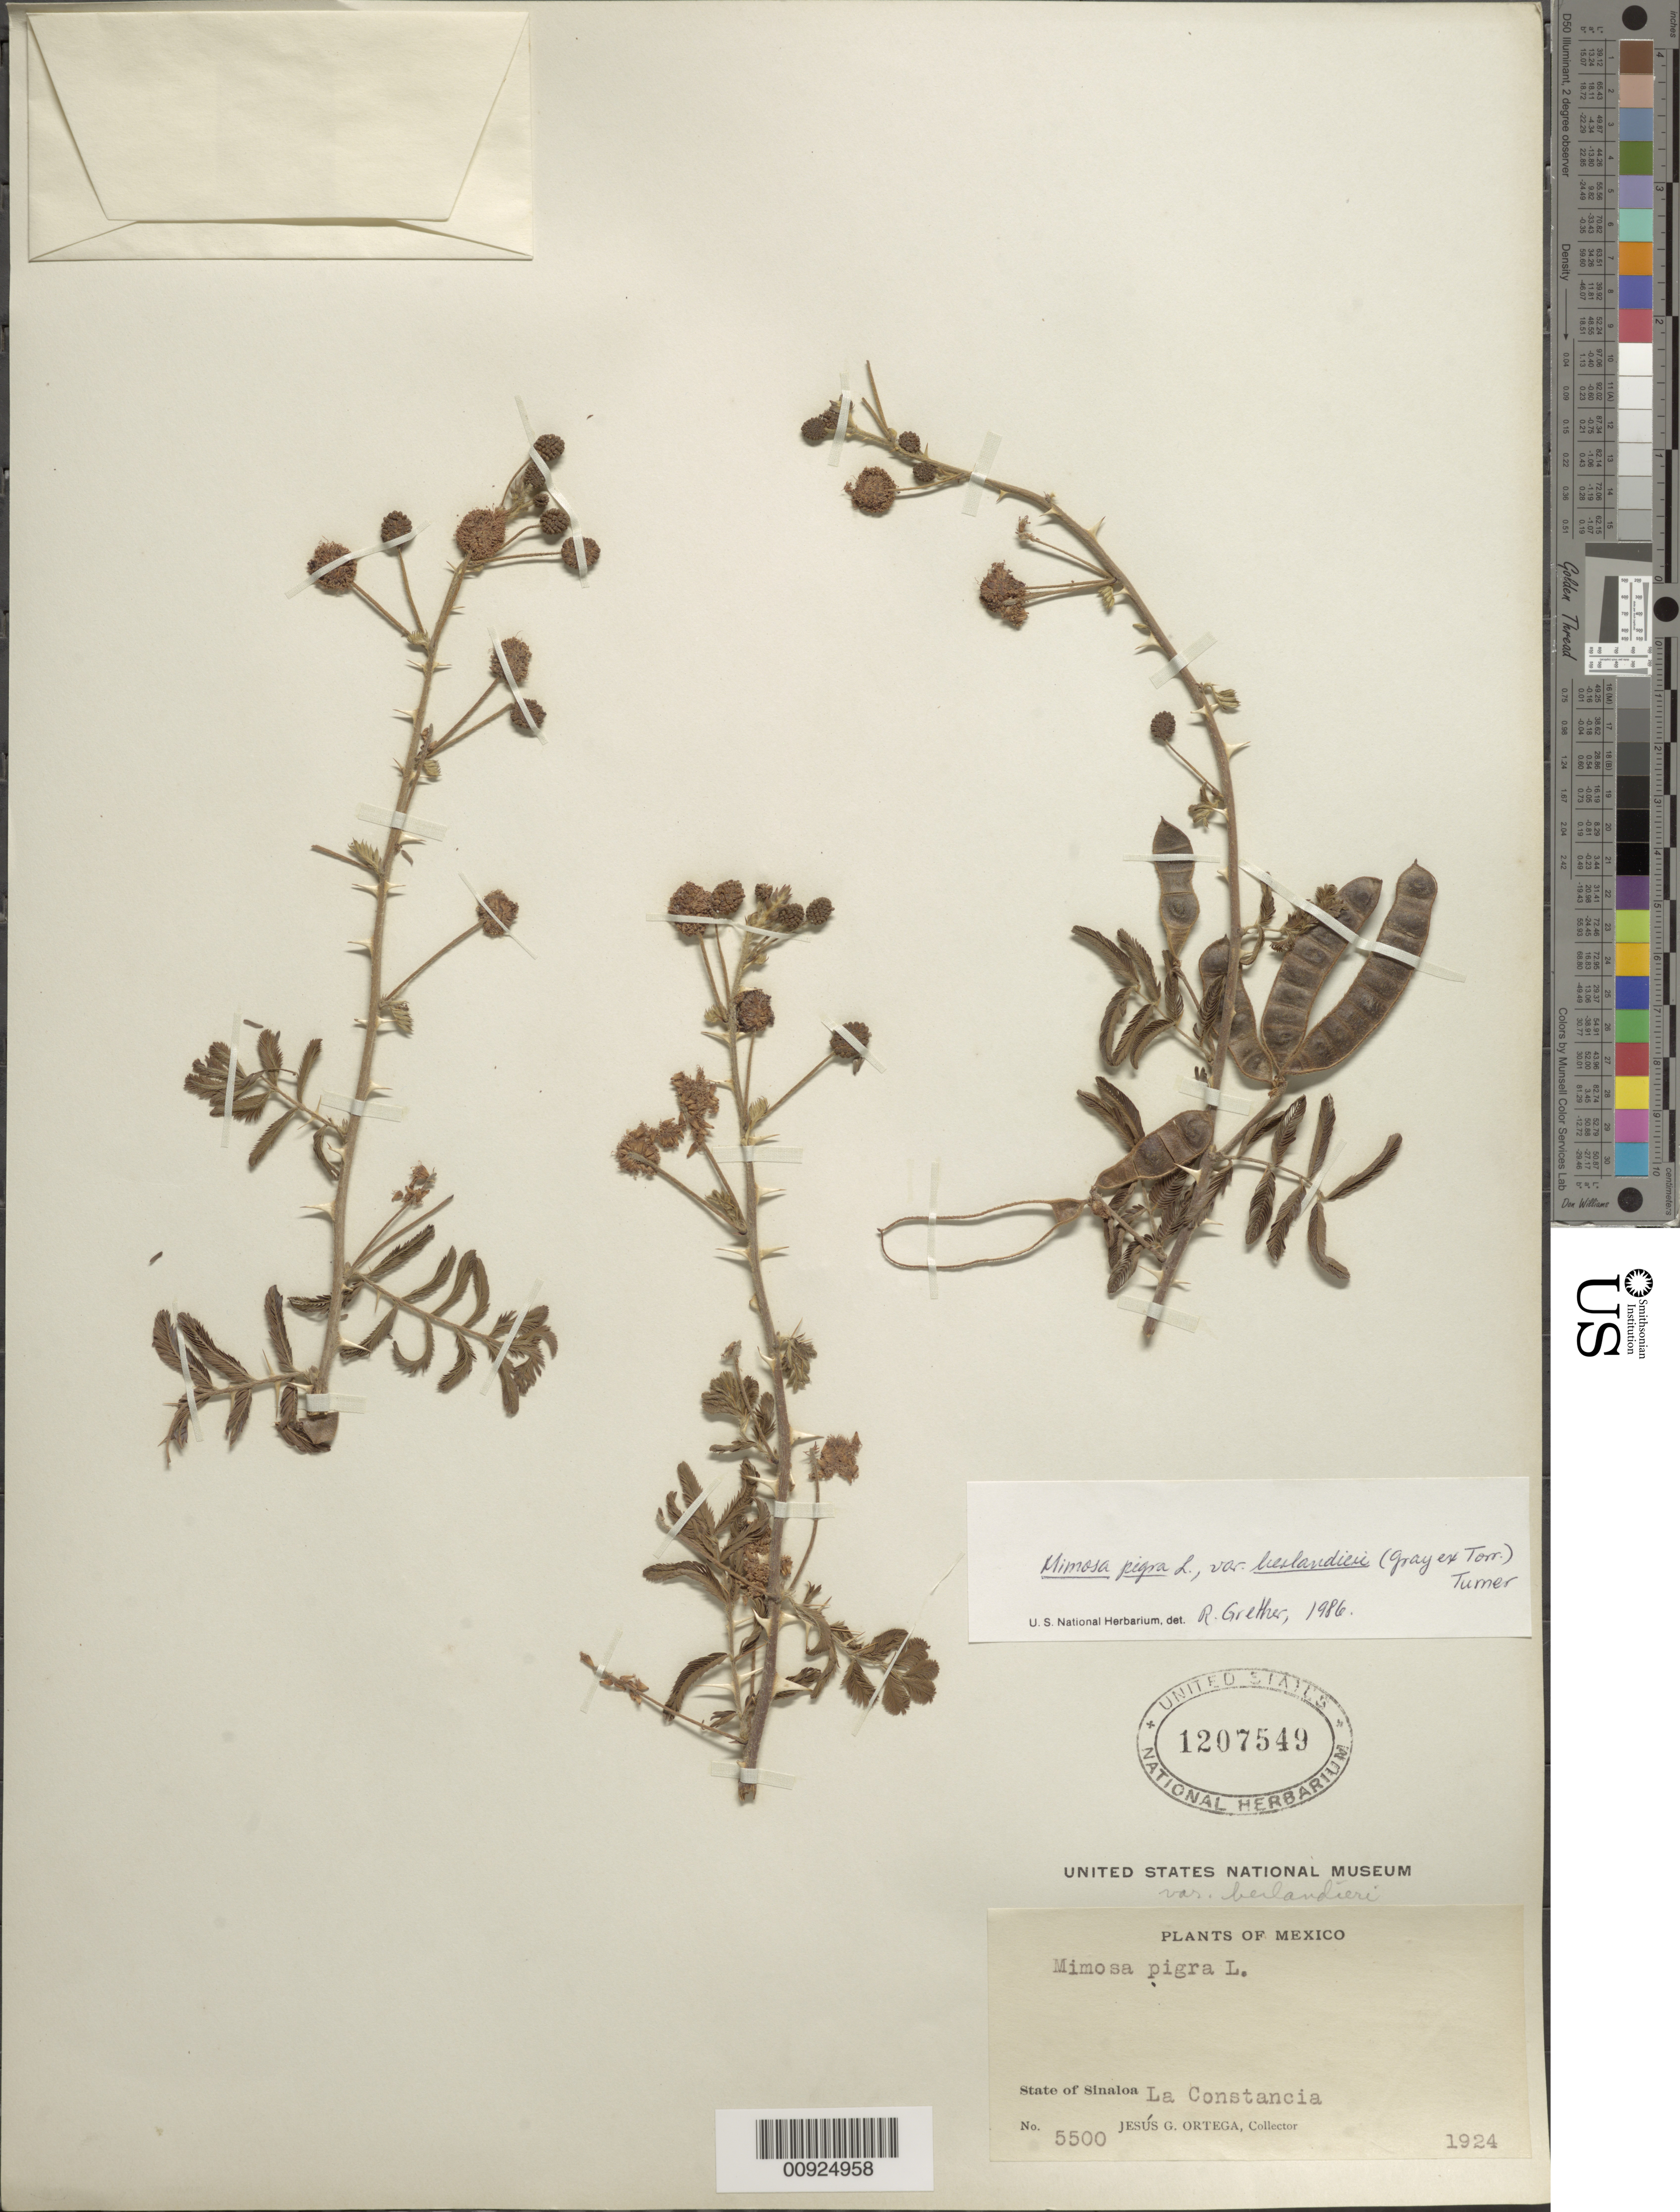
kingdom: Plantae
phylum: Tracheophyta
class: Magnoliopsida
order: Fabales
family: Fabaceae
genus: Mimosa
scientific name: Mimosa asperata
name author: L.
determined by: Strong, Mark T., (BOT), Smithsonian Institution - National Museum of Natural History (UNITED STATES)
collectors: J. Ortega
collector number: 5500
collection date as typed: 1924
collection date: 1924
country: Mexico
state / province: Sinaloa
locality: State of Sinaloa: La Constancia.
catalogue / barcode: US 1207549